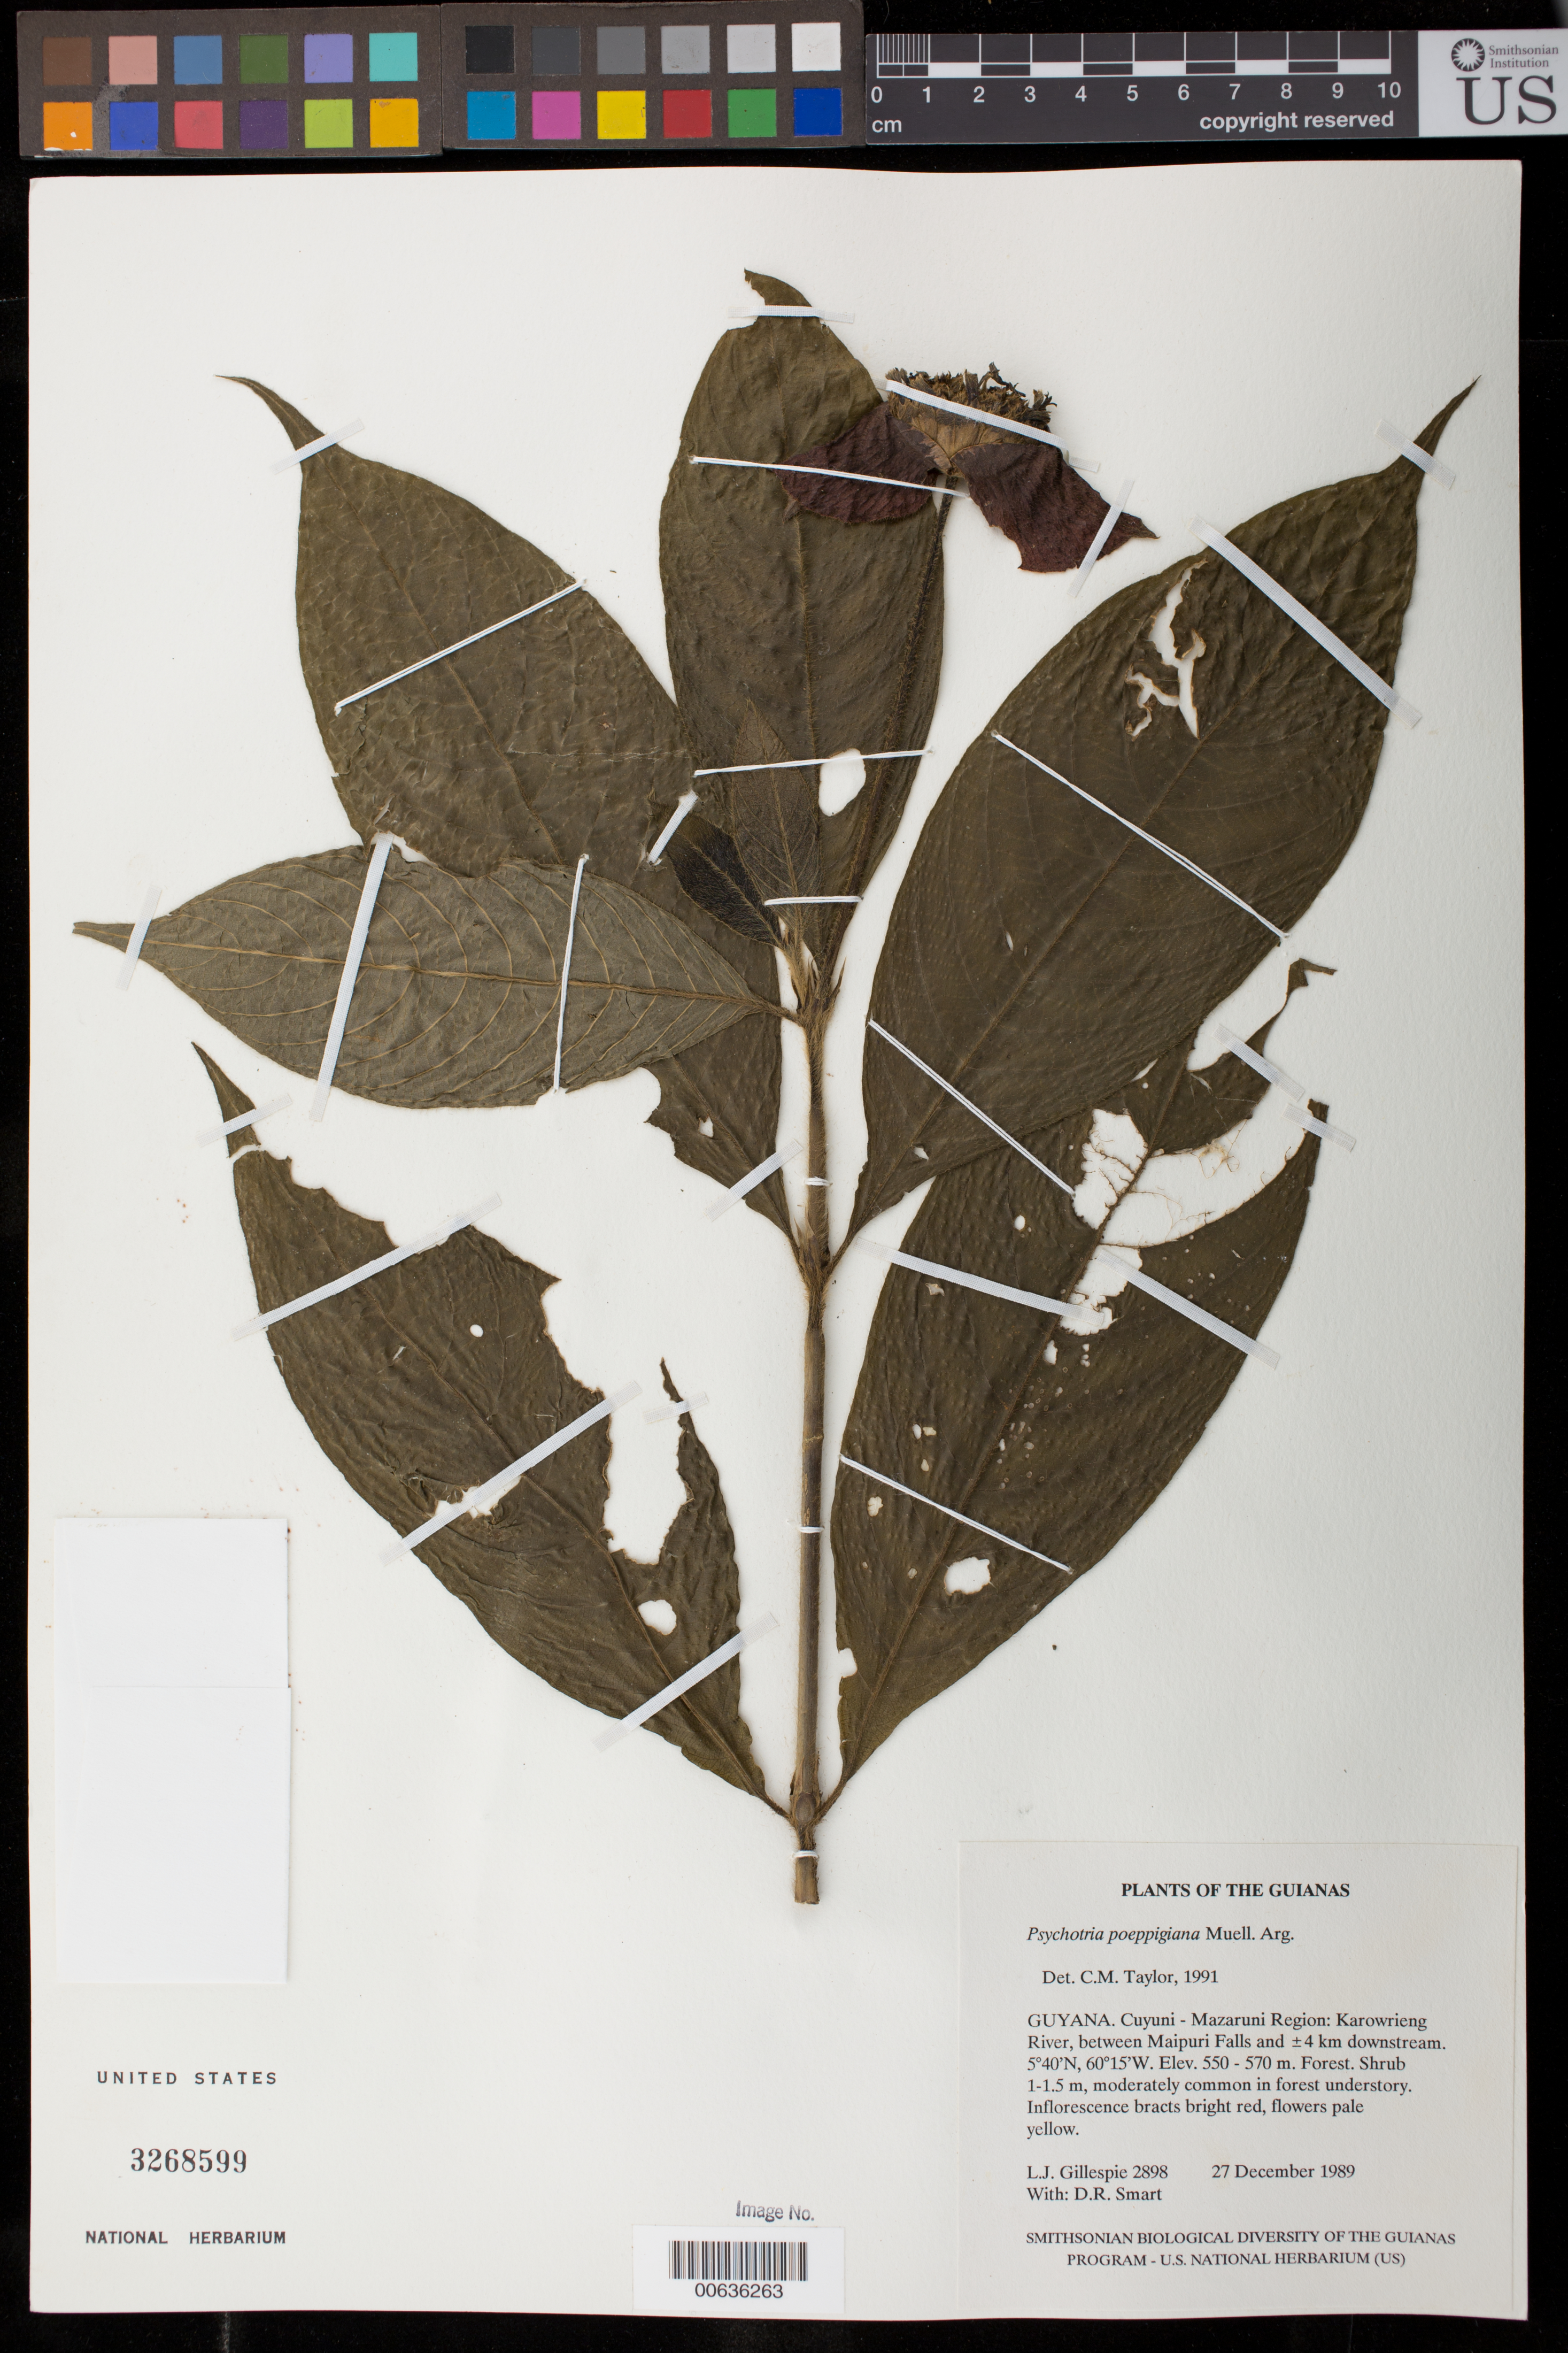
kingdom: Plantae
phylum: Tracheophyta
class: Magnoliopsida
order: Gentianales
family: Rubiaceae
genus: Palicourea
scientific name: Palicourea tomentosa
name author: (Aubl.) Borhidi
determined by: Kirkbride, J. H., Jr.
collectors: L. J. Gillespie & D. R. Smart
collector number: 2898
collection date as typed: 27 December 1989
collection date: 1989-12-27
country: Guyana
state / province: Cuyuni-Mazaruni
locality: Karowrieng River, between Maipuri Falls and ±4 km downstream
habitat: Forest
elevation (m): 550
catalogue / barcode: US 3268599